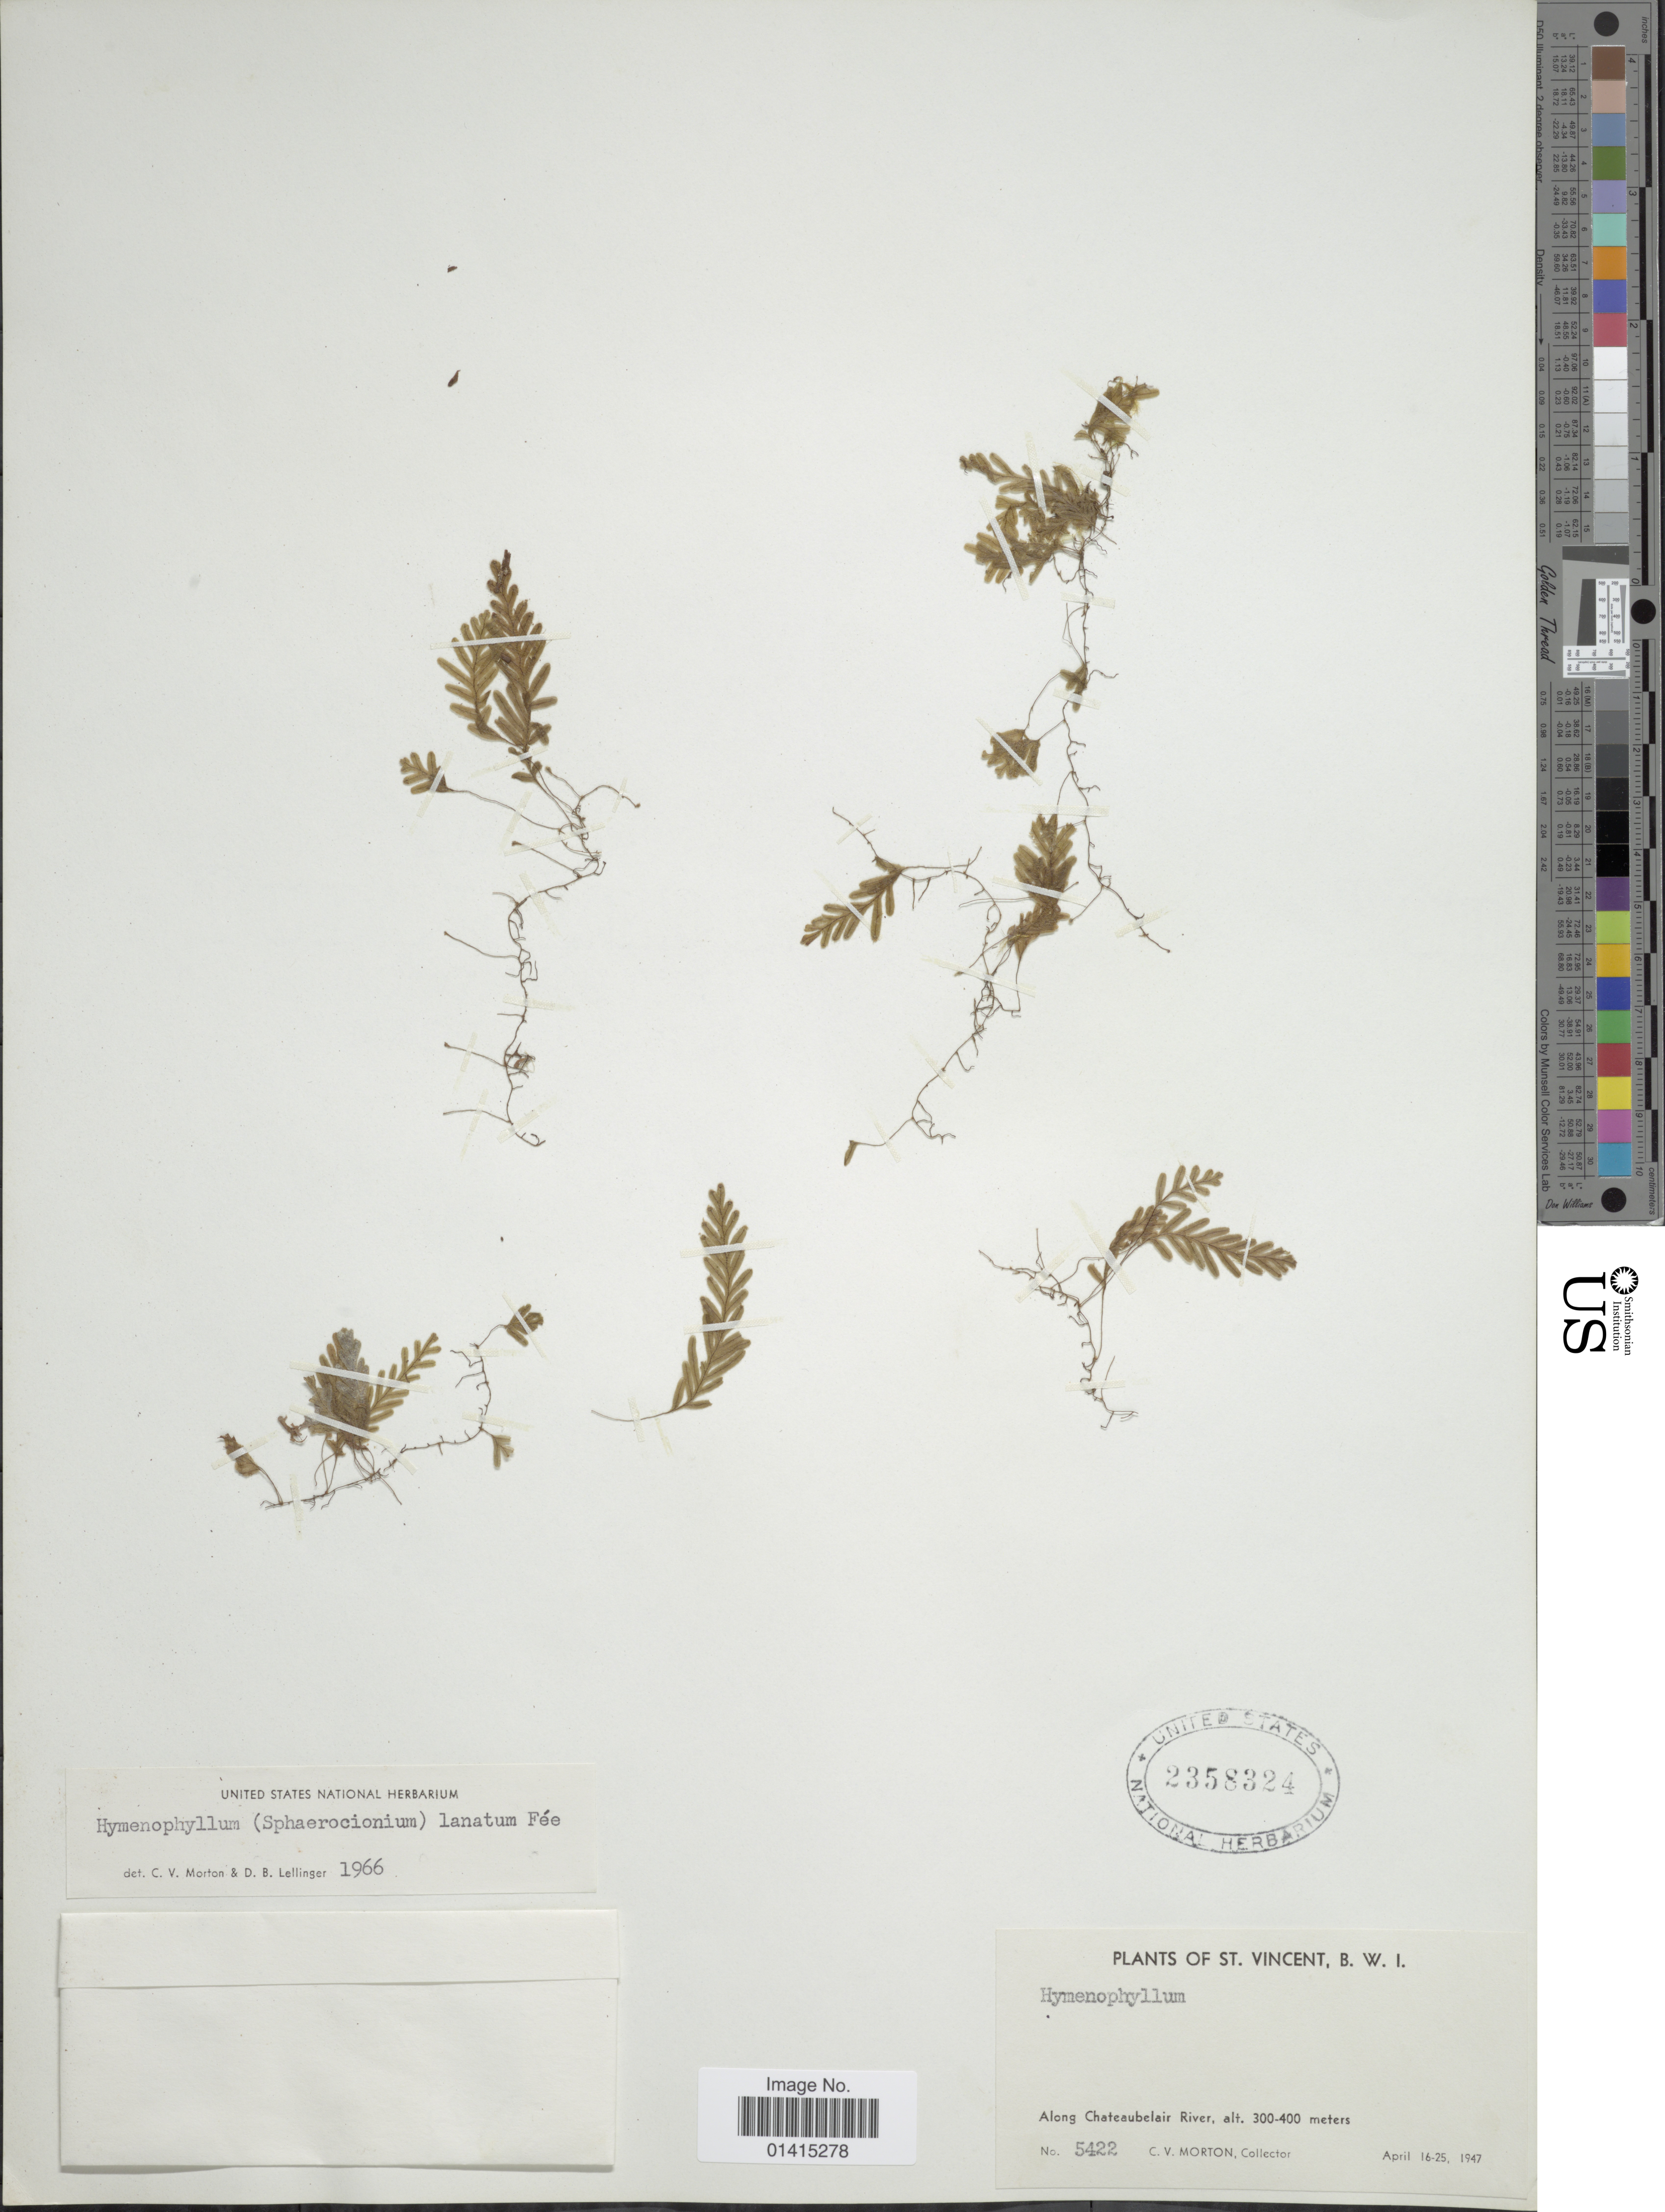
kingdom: Plantae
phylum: Tracheophyta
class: Polypodiopsida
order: Hymenophyllales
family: Hymenophyllaceae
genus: Hymenophyllum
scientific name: Hymenophyllum lanatum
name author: Fée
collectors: C. V. Morton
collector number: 5422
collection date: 1947-04-16/1947-04-25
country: St. Vincent - Grenadines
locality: B.W.I., Along Chateaubelair River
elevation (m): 300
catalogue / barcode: US 2358324